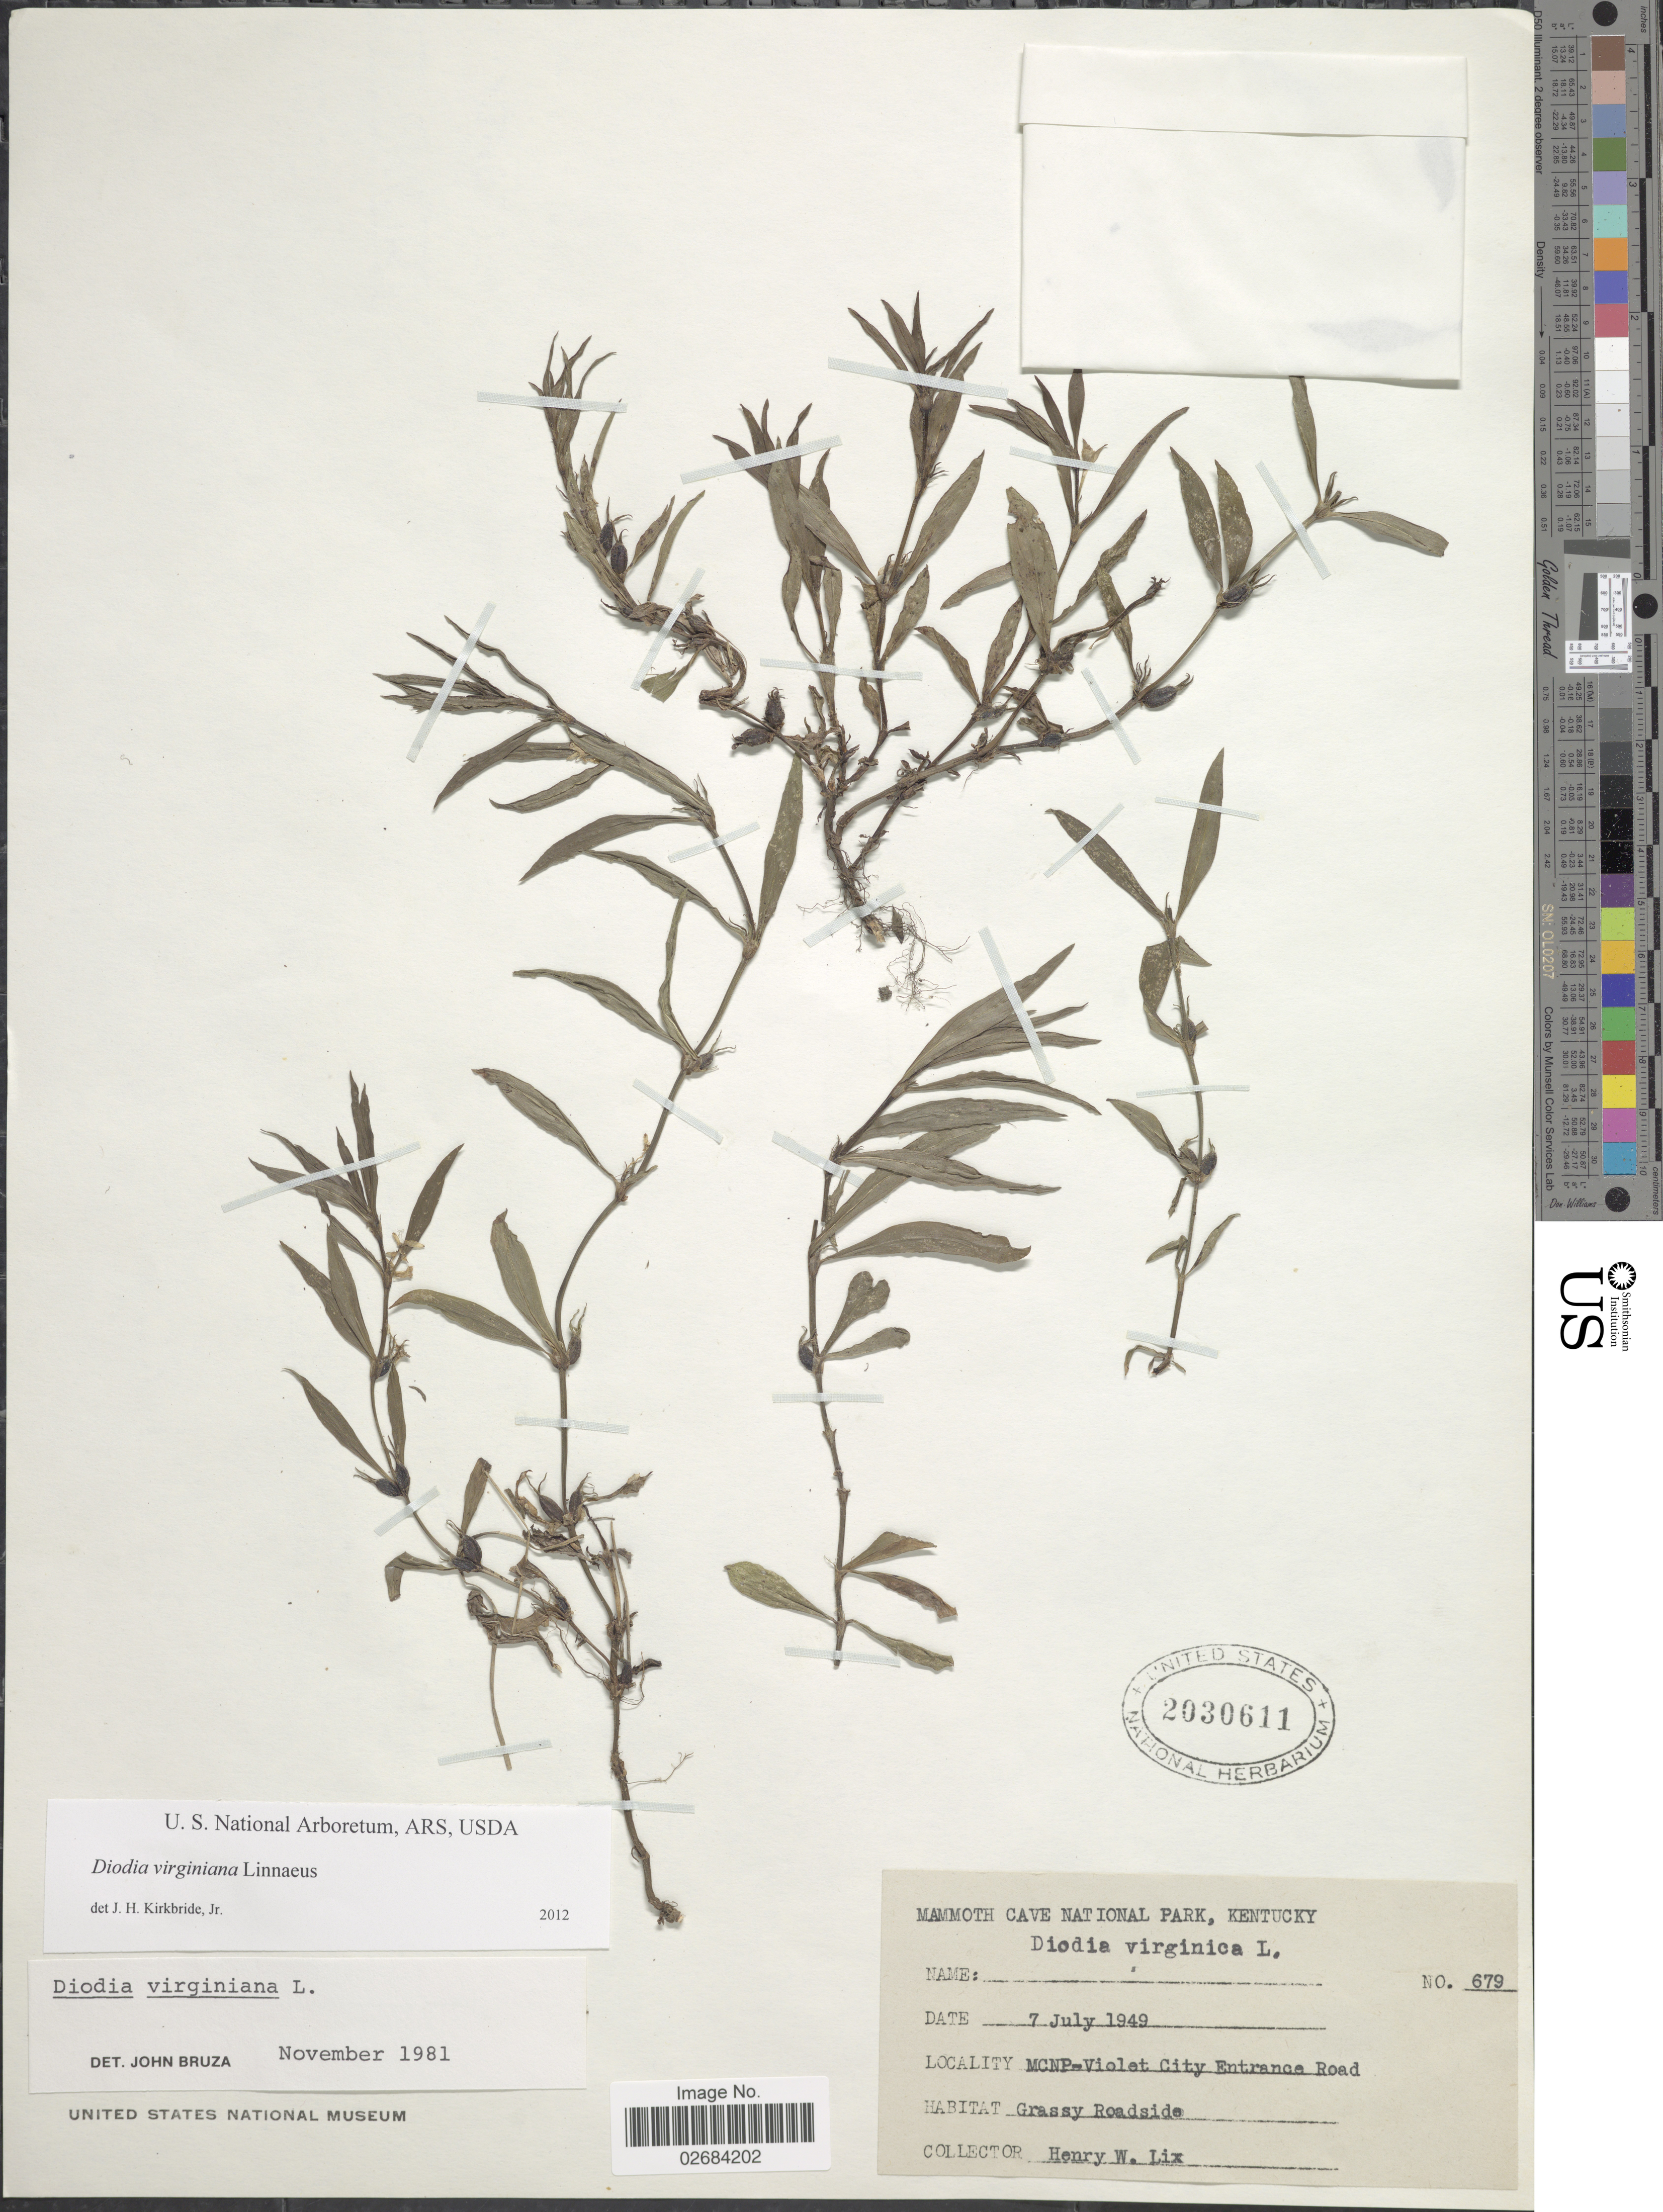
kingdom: Plantae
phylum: Tracheophyta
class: Magnoliopsida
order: Gentianales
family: Rubiaceae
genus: Diodia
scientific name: Diodia virginiana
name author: L.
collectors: H. W. Lix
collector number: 679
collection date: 1949-07-07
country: United States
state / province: Kentucky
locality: Mammoth Cave National Park, MCNP-Violet City Entrance Road, grassy roadside.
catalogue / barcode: US 2030611